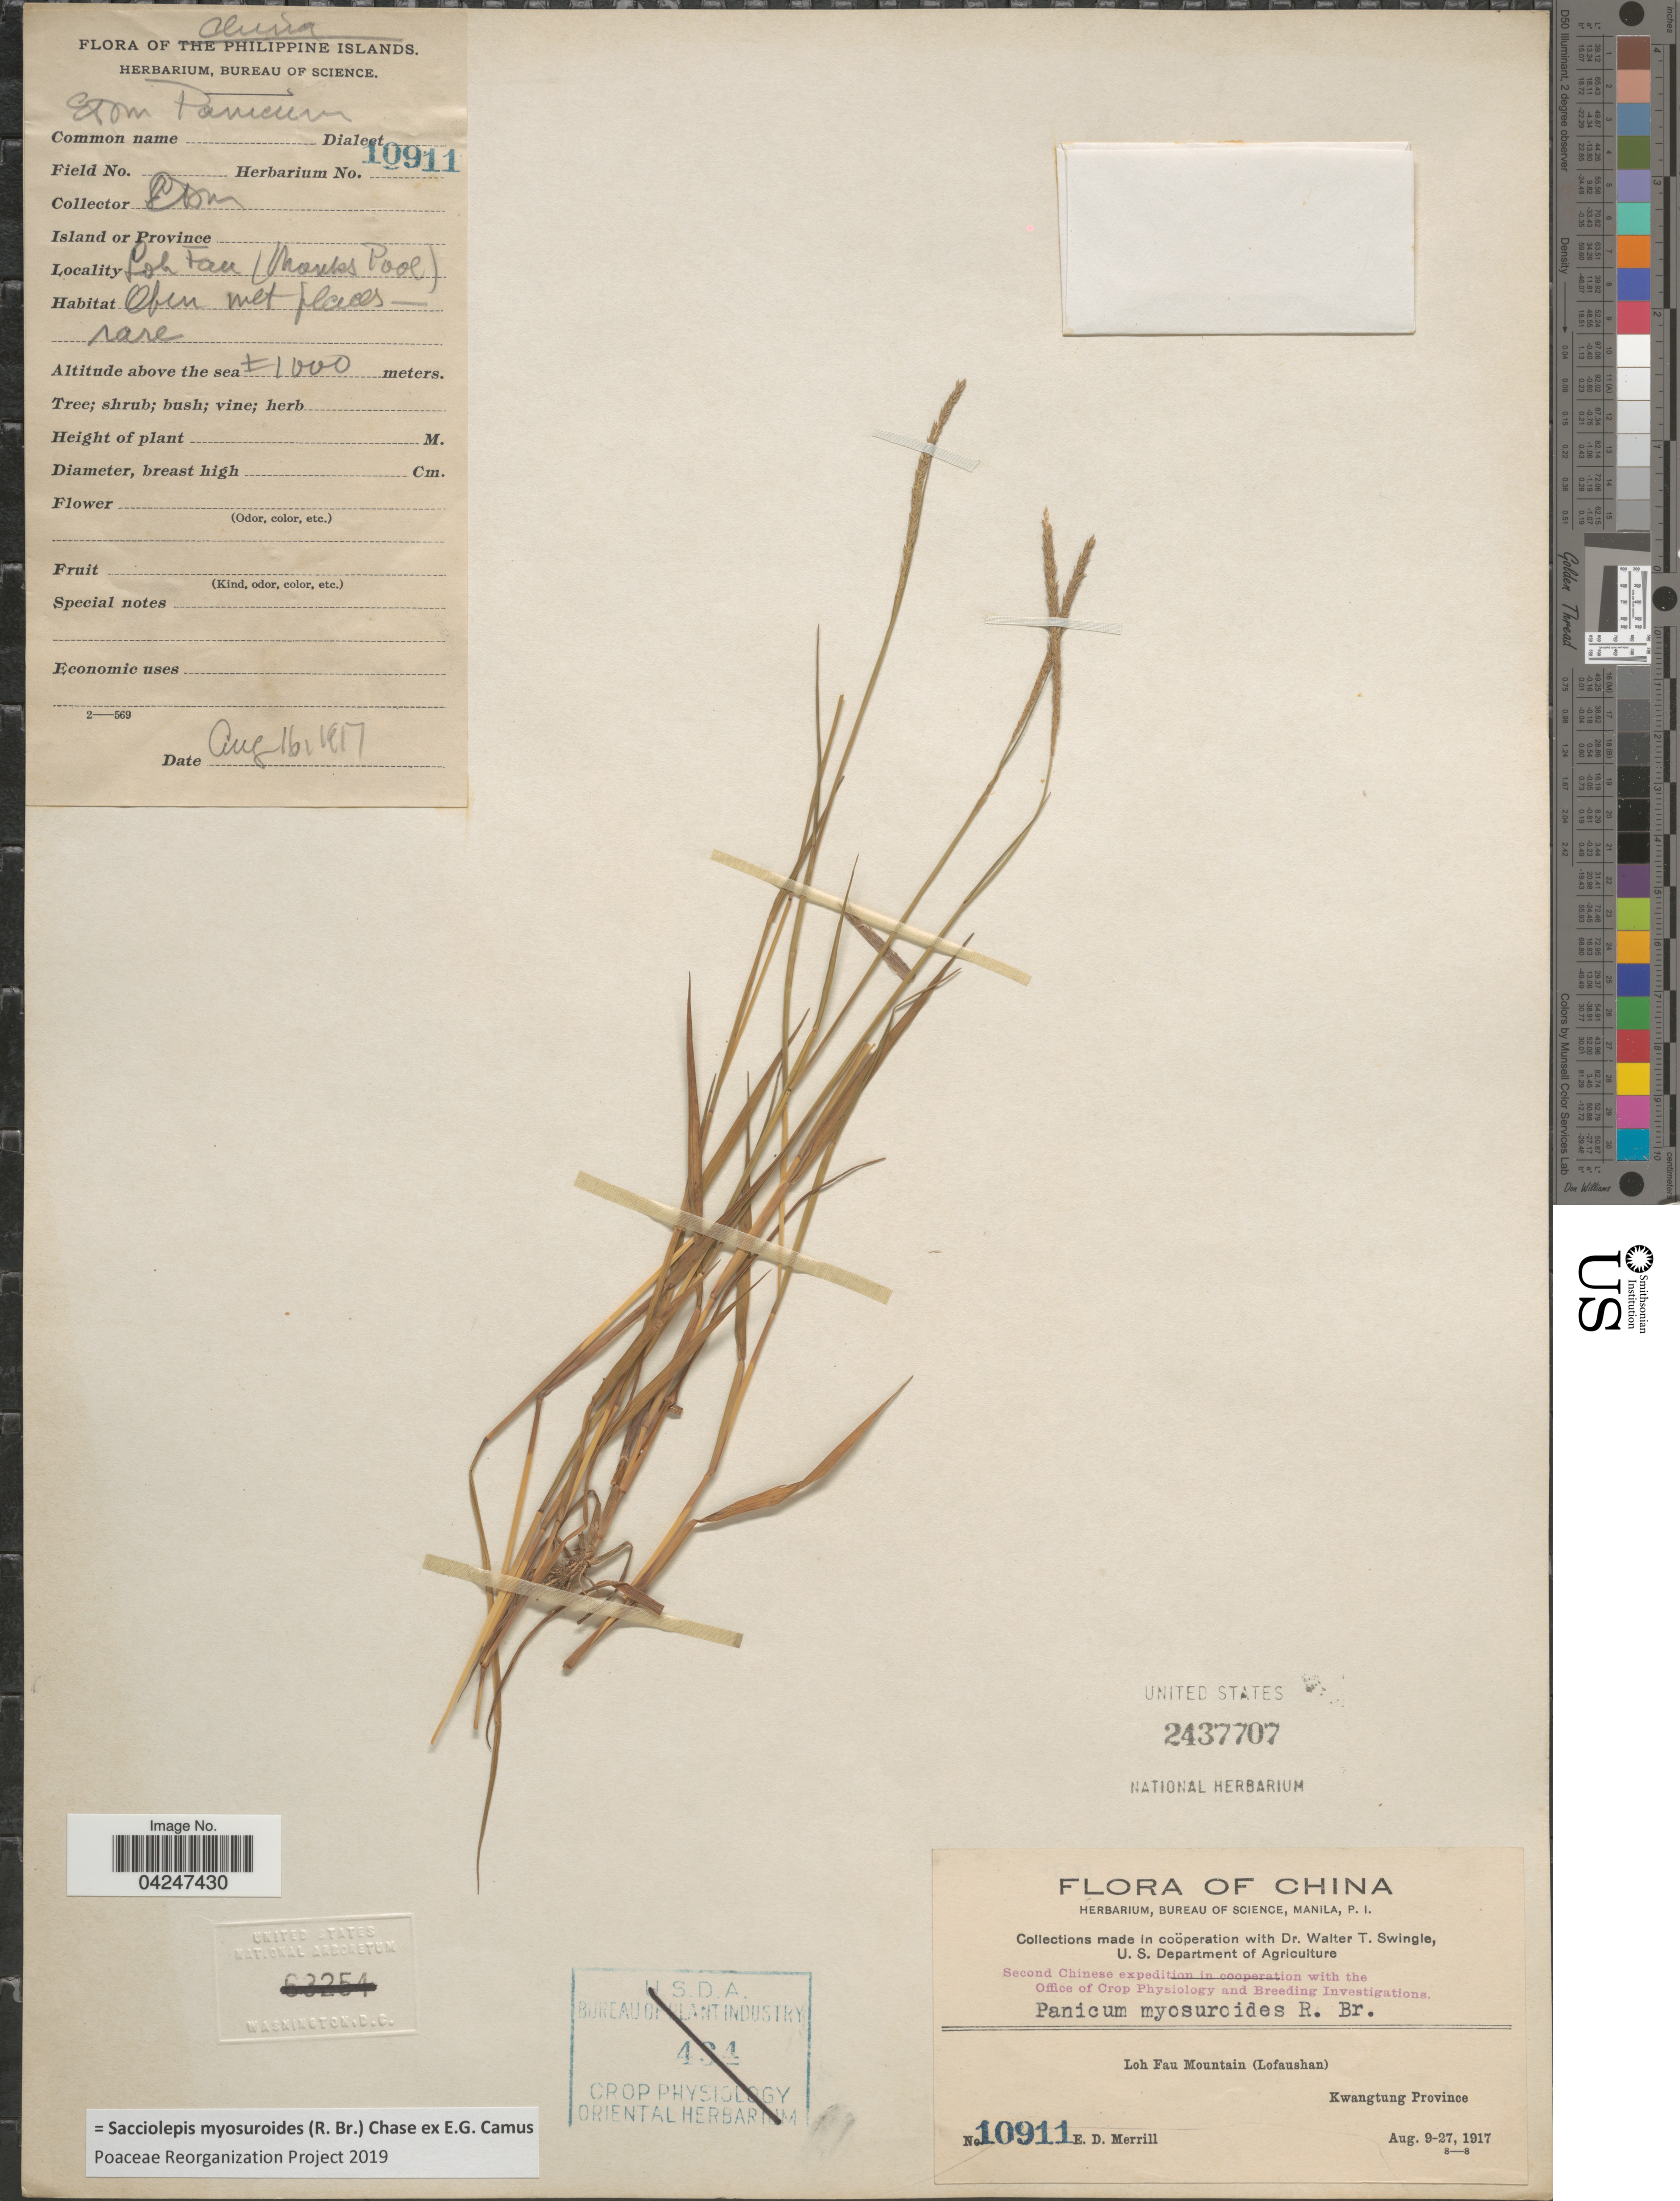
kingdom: Plantae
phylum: Tracheophyta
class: Liliopsida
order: Poales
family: Poaceae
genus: Sacciolepis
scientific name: Sacciolepis myosuroides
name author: (R. Br.) Chase ex E.G. Camus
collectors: E. D. Merrill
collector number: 10911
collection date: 1917-08-09/1917-08-27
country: China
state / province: Guangdong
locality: Second Chinese expedition. Loh Fau Mountain (Lofaushan). Kwangtung Province.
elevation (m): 1000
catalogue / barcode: US 2437707